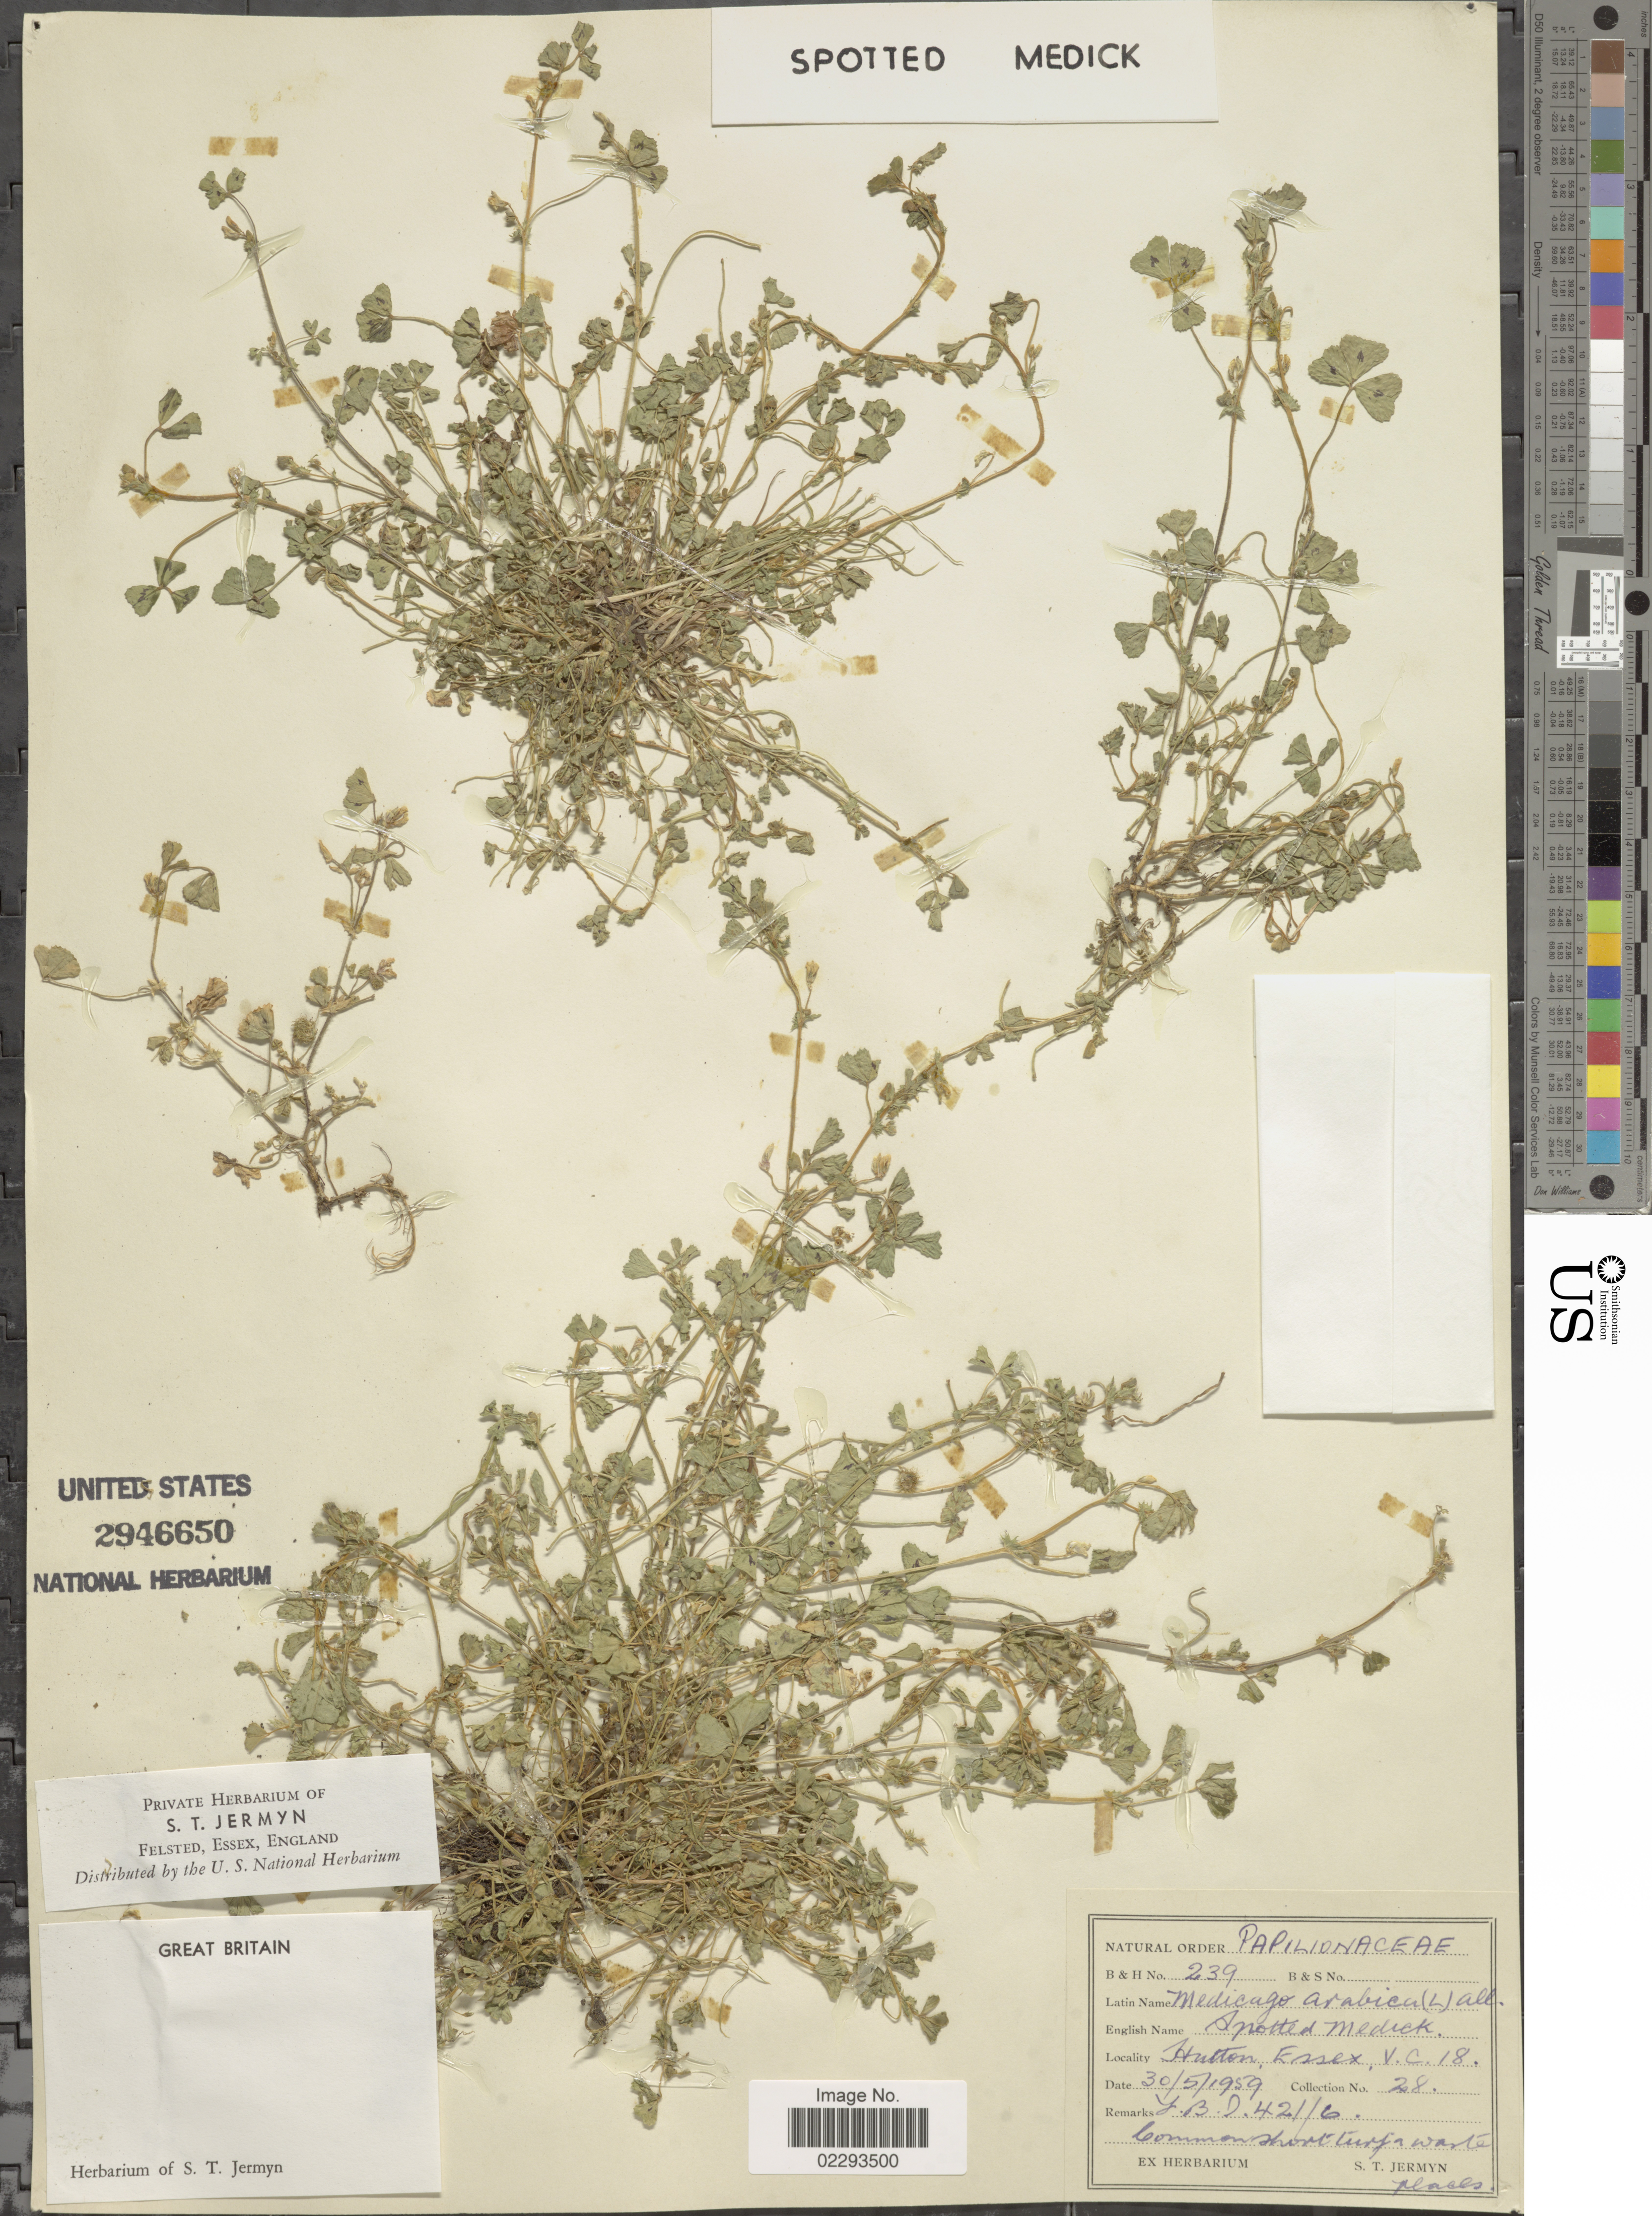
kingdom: Plantae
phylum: Tracheophyta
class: Magnoliopsida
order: Fabales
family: Fabaceae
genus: Medicago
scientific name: Medicago arabica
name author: (L.) Huds.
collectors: S. Jermyn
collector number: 239/28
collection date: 1959-05-30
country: United Kingdom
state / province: England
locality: Great Britain, Hutton, Essex, V.C. 18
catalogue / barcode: US 2946650